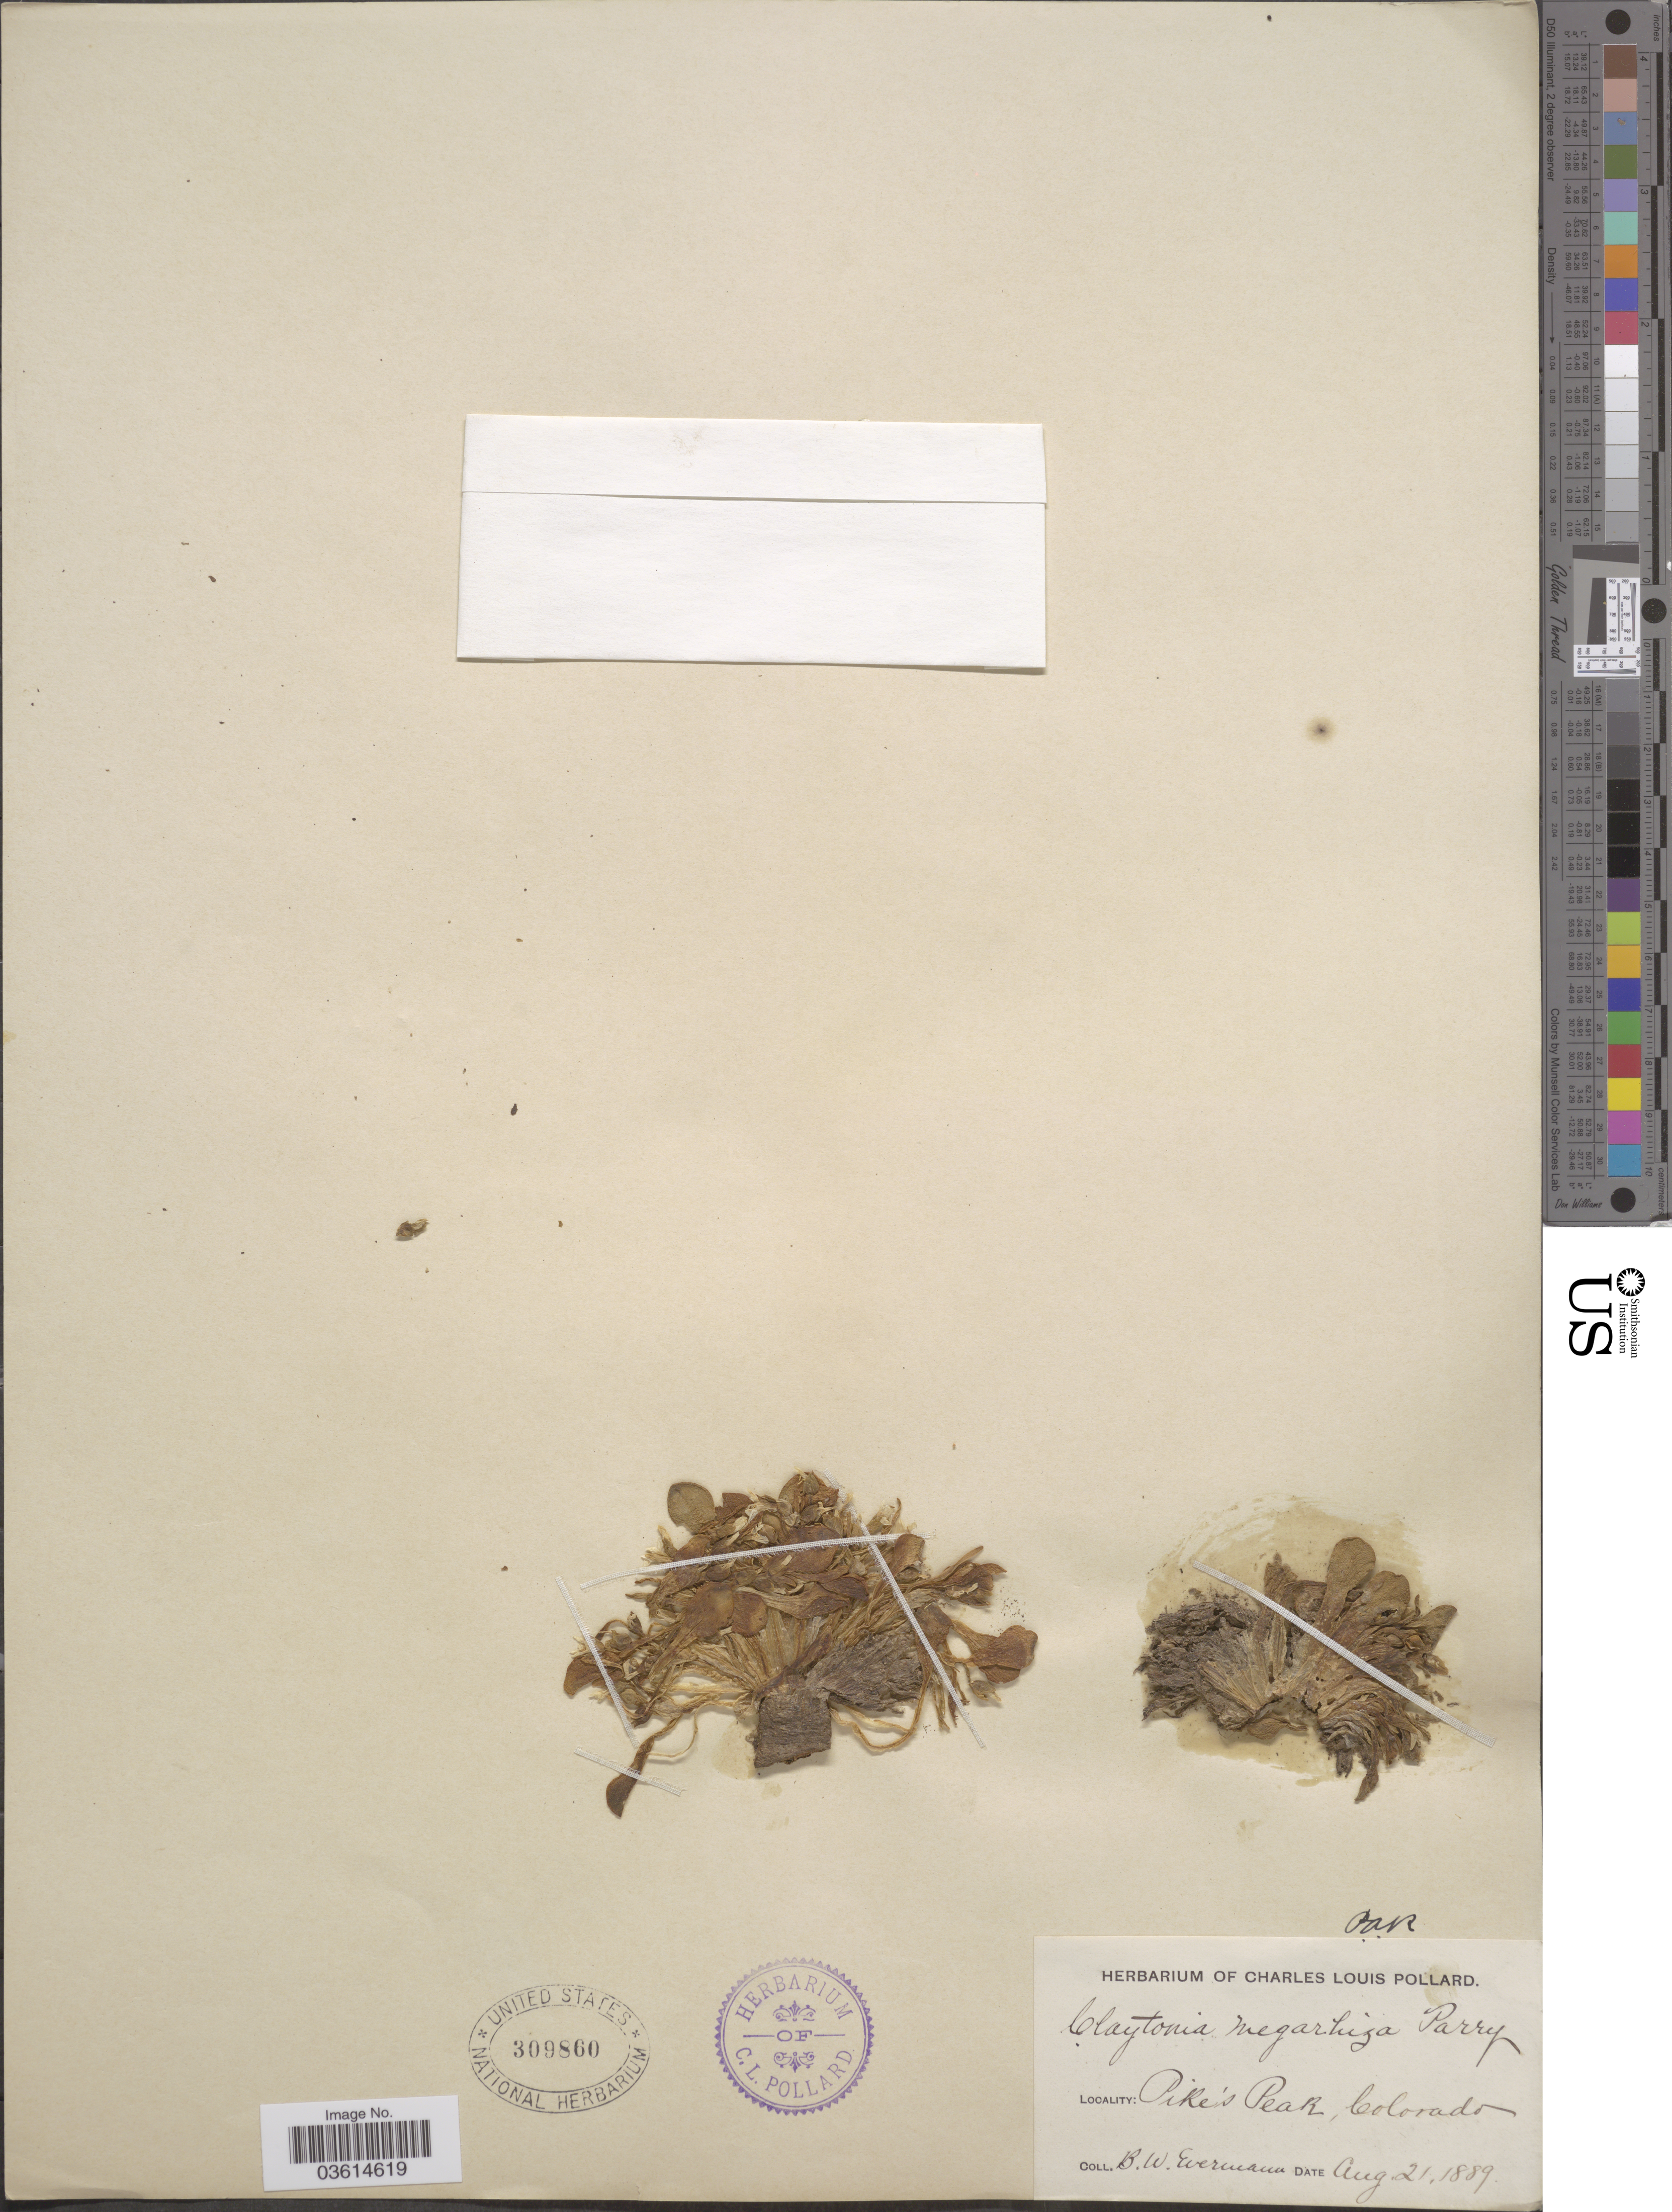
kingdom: Plantae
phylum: Tracheophyta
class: Magnoliopsida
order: Caryophyllales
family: Montiaceae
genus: Claytonia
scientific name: Claytonia megarhiza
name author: (A. Gray) Parry ex S. Watson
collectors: B. W. Evermann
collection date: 1889-08-21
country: United States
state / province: Colorado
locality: Pike's Peak.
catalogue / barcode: US 309860